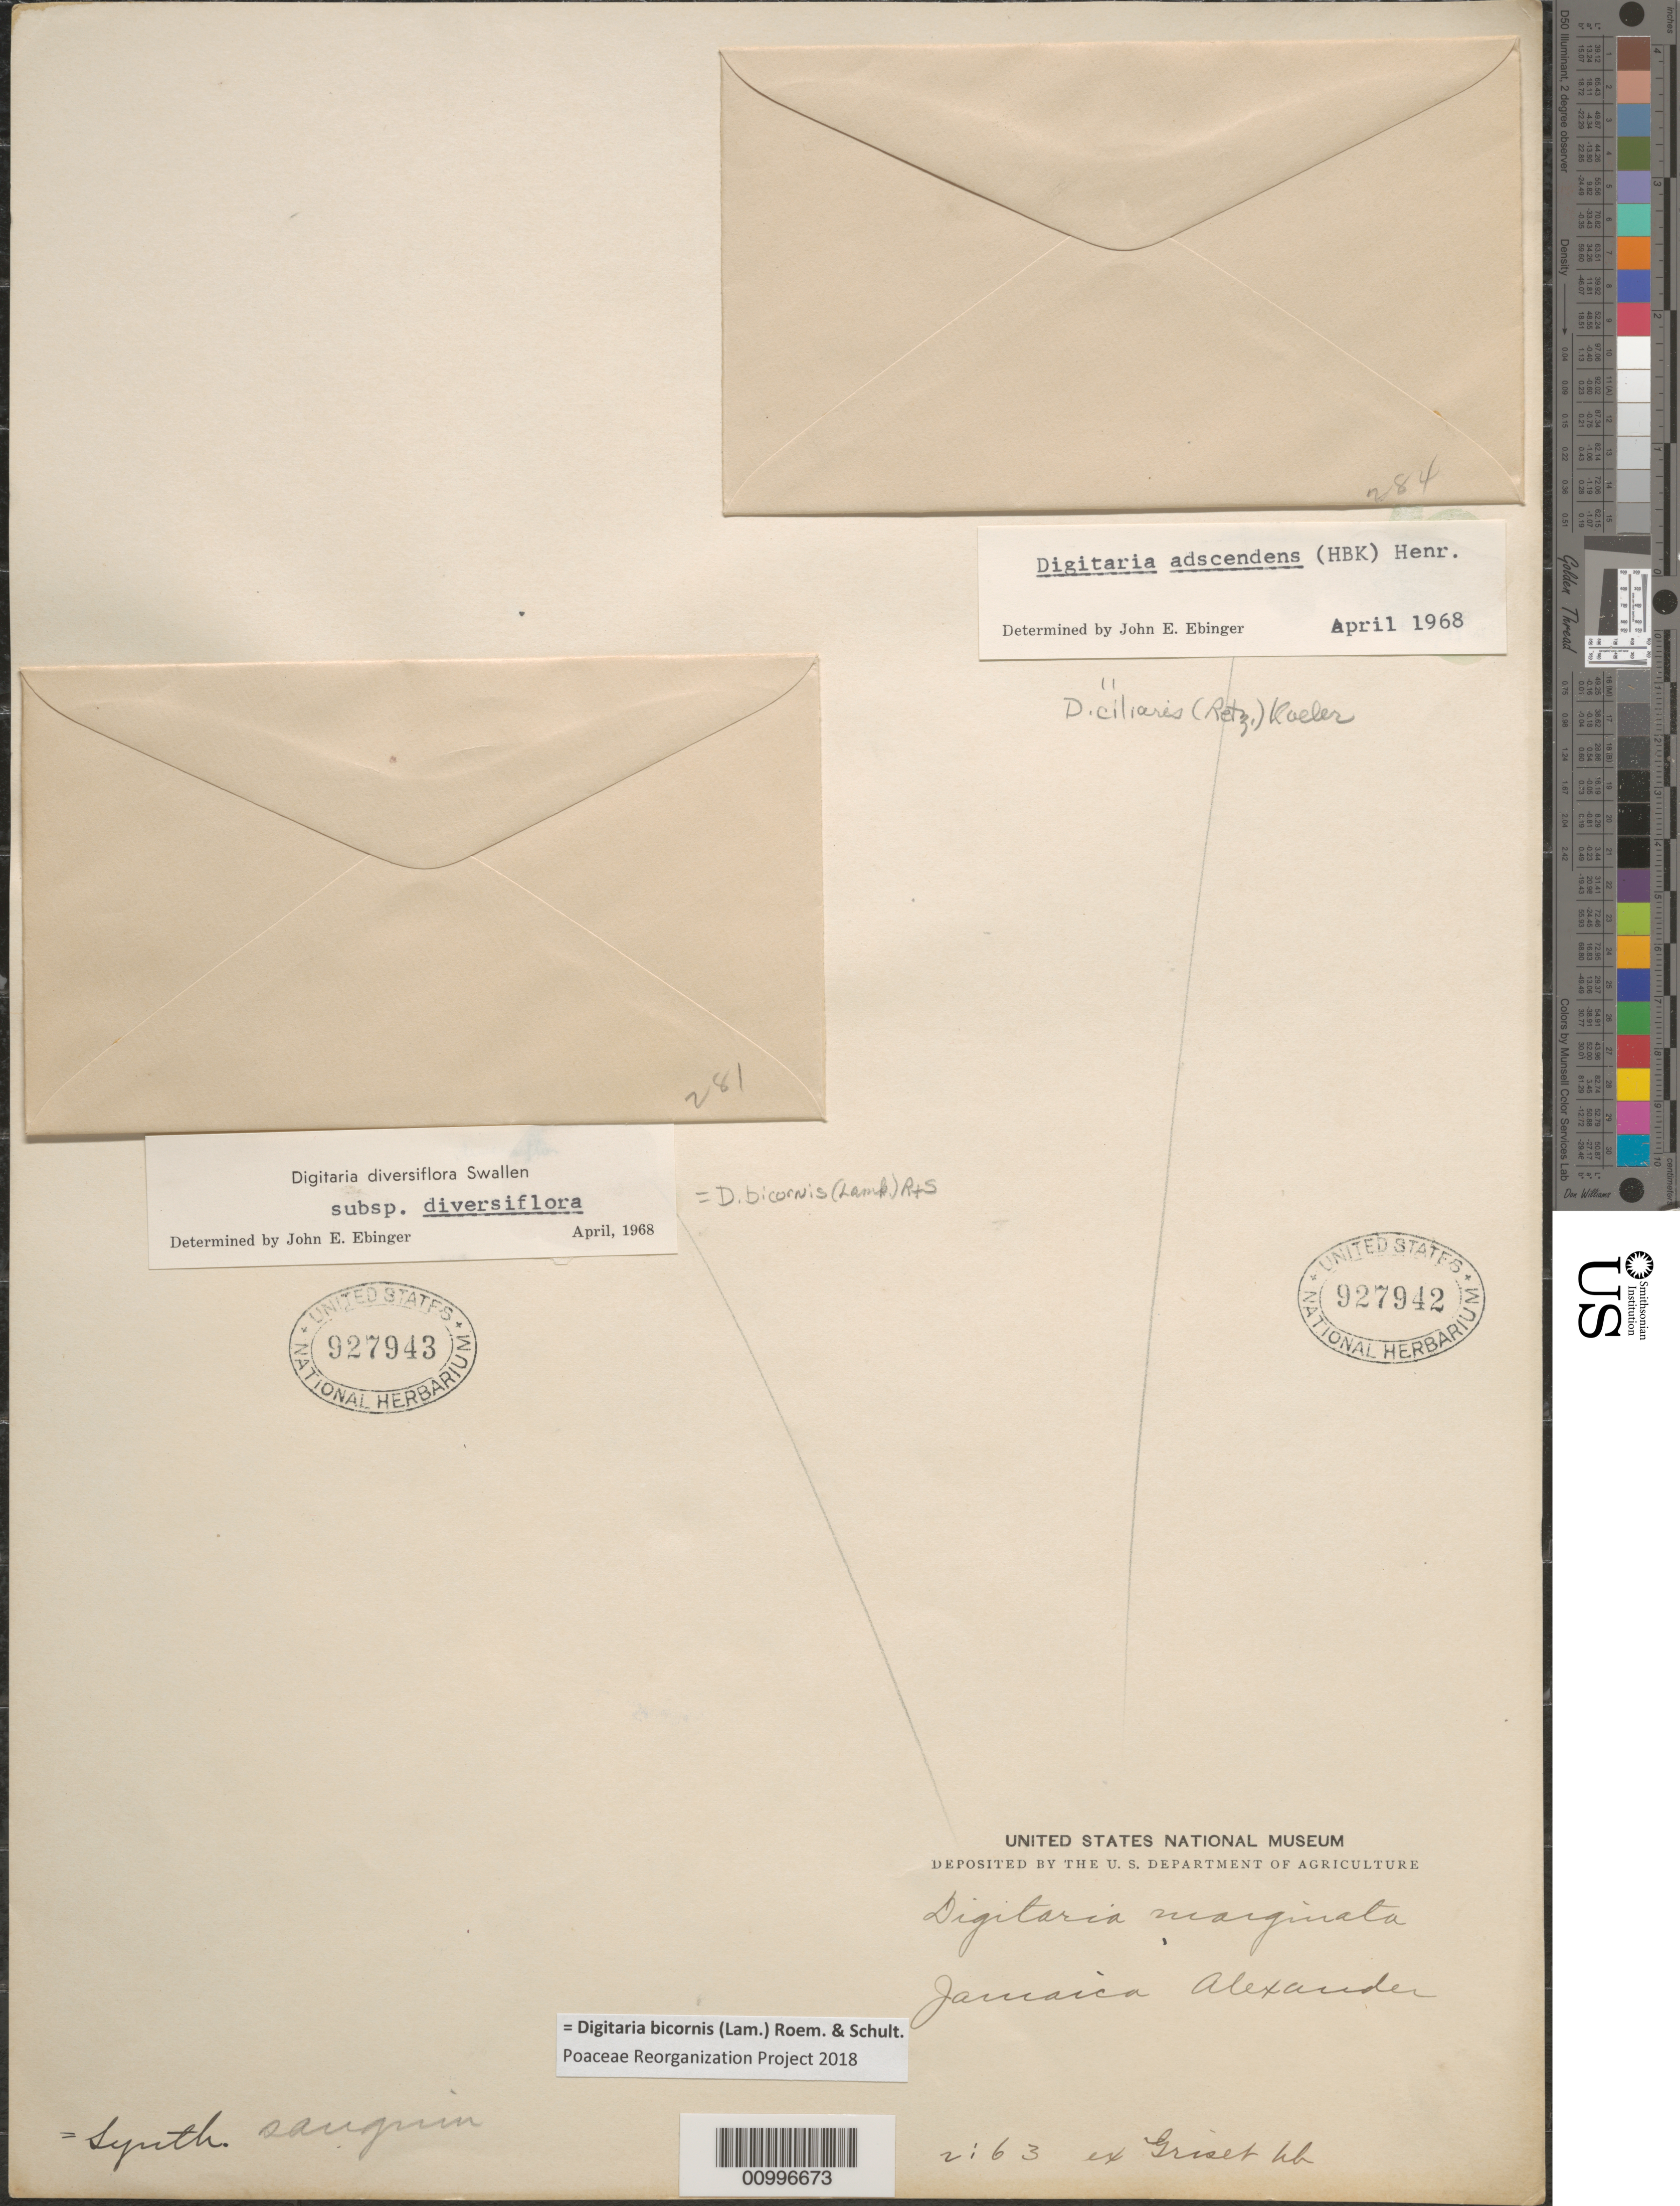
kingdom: Plantae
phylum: Tracheophyta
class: Liliopsida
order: Poales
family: Poaceae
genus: Digitaria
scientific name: Digitaria bicornis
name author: (Lam.) Roem. & Schult.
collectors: R. C. Alexander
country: Jamaica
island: Jamaica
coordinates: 0 N, 0 E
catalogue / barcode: US 927942